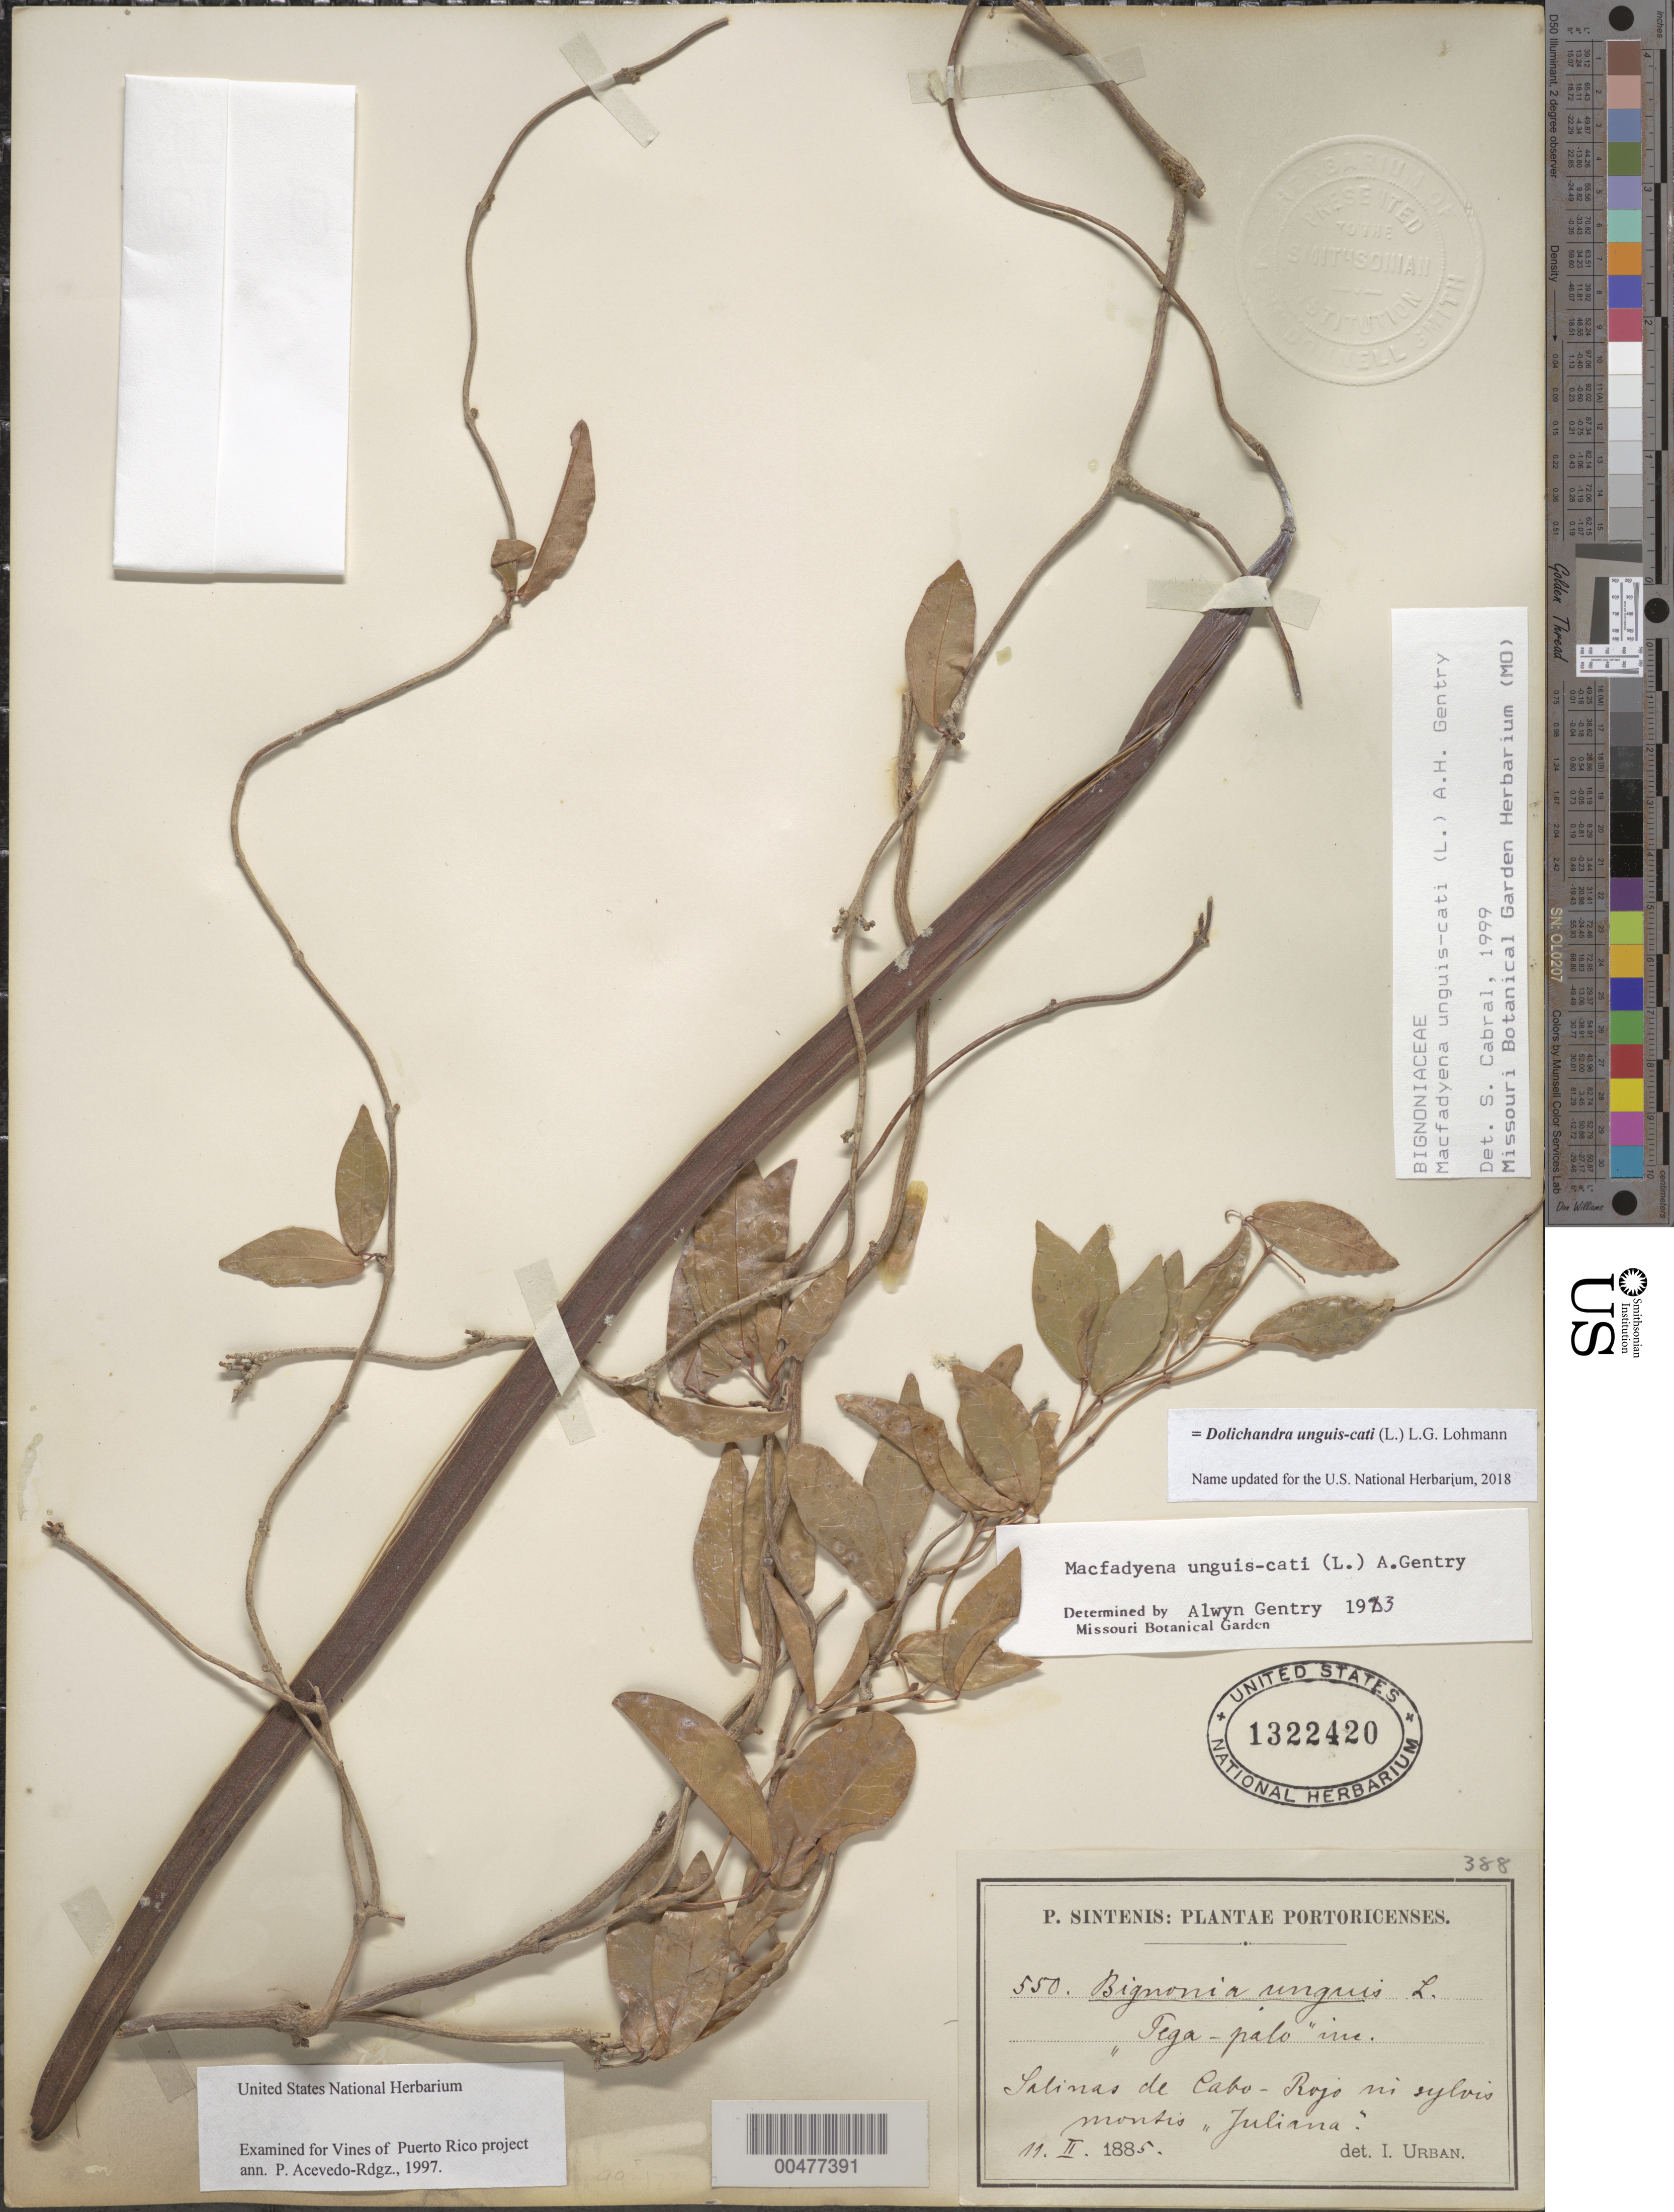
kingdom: Plantae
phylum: Tracheophyta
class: Magnoliopsida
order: Lamiales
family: Bignoniaceae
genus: Dolichandra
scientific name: Dolichandra unguis-cati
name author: (L.) L.G. Lohmann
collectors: P. Sintenis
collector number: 550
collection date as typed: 11 Feb 1885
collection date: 1885-02-11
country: Puerto Rico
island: Greater Antilles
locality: Salinas de Cabo-Rojo. In sylvis montis Juliana.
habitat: In sylvis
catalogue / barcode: US 1322420